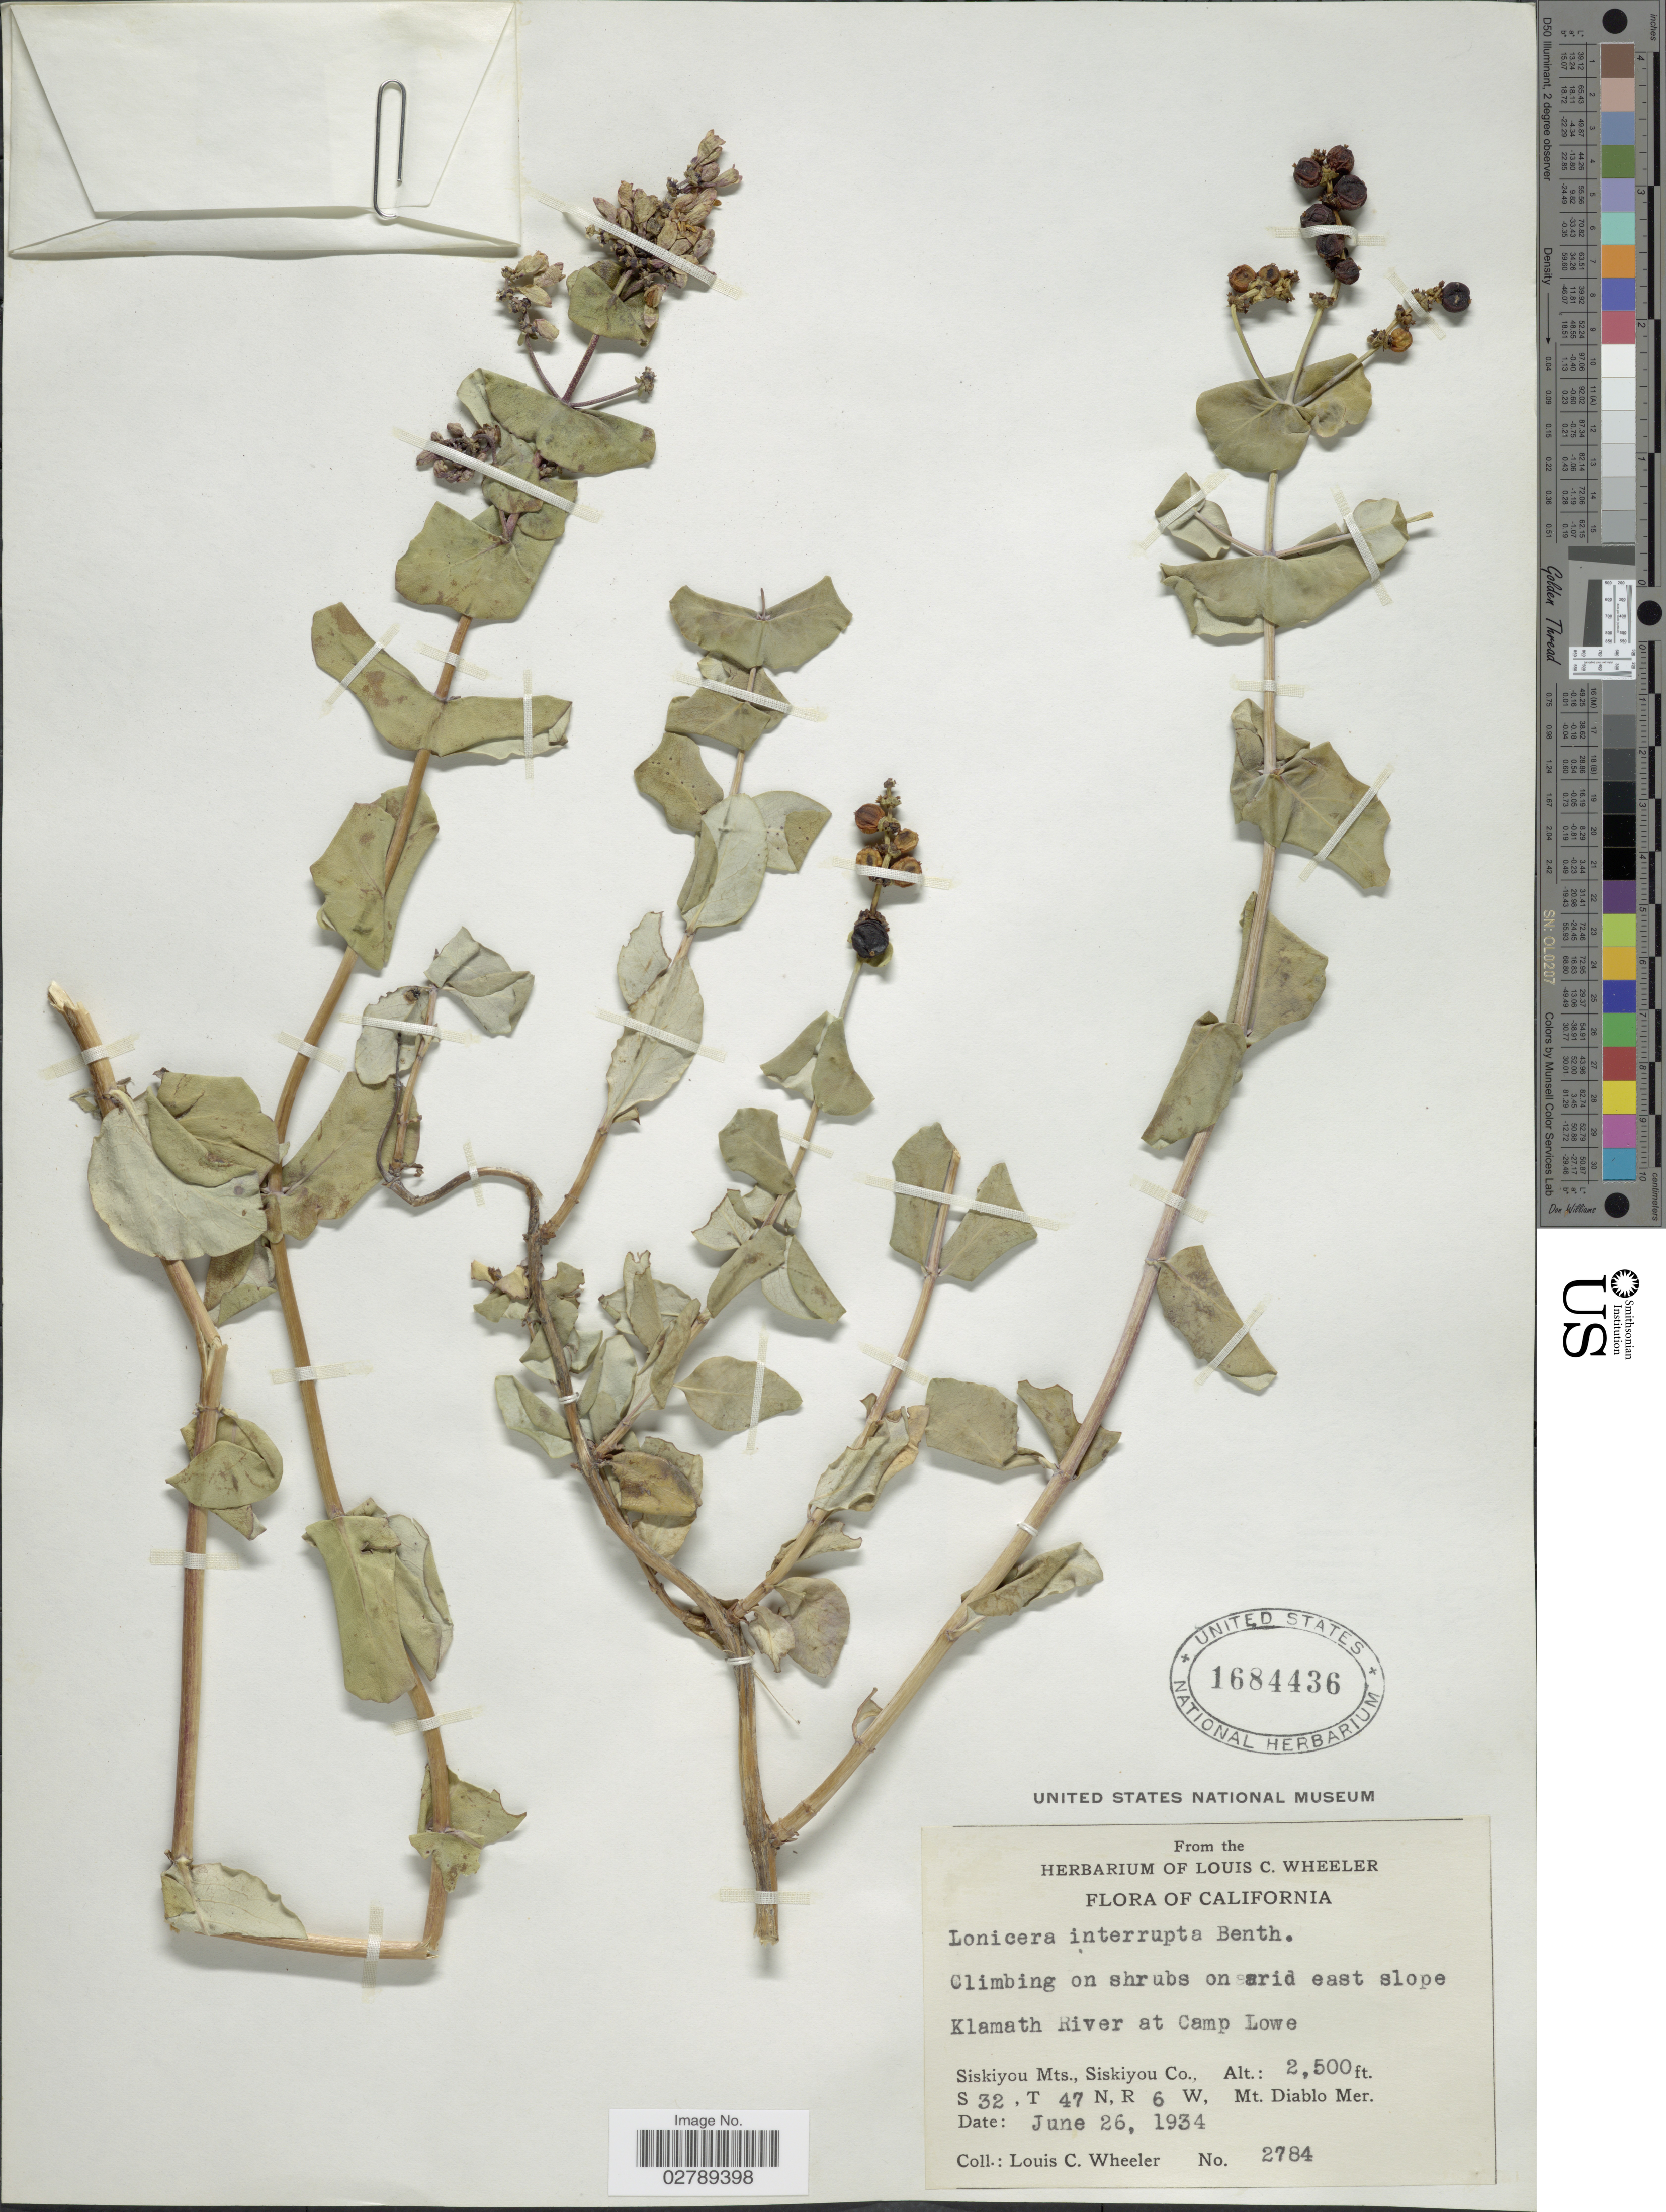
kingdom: Plantae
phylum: Tracheophyta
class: Magnoliopsida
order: Dipsacales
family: Caprifoliaceae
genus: Lonicera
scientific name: Lonicera interrupta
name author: Benth.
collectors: L. C. Wheeler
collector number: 2784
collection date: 1934-06-26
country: United States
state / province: California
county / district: Siskiyou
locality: Climbing on shrubs on arid east slope Klamath River at Camp Lowe. Siskiyou Mts., Siskiyou Co. S 32, T 47 N, R 6 W. Mt. Diablo Mer.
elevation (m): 762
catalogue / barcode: US 1684436